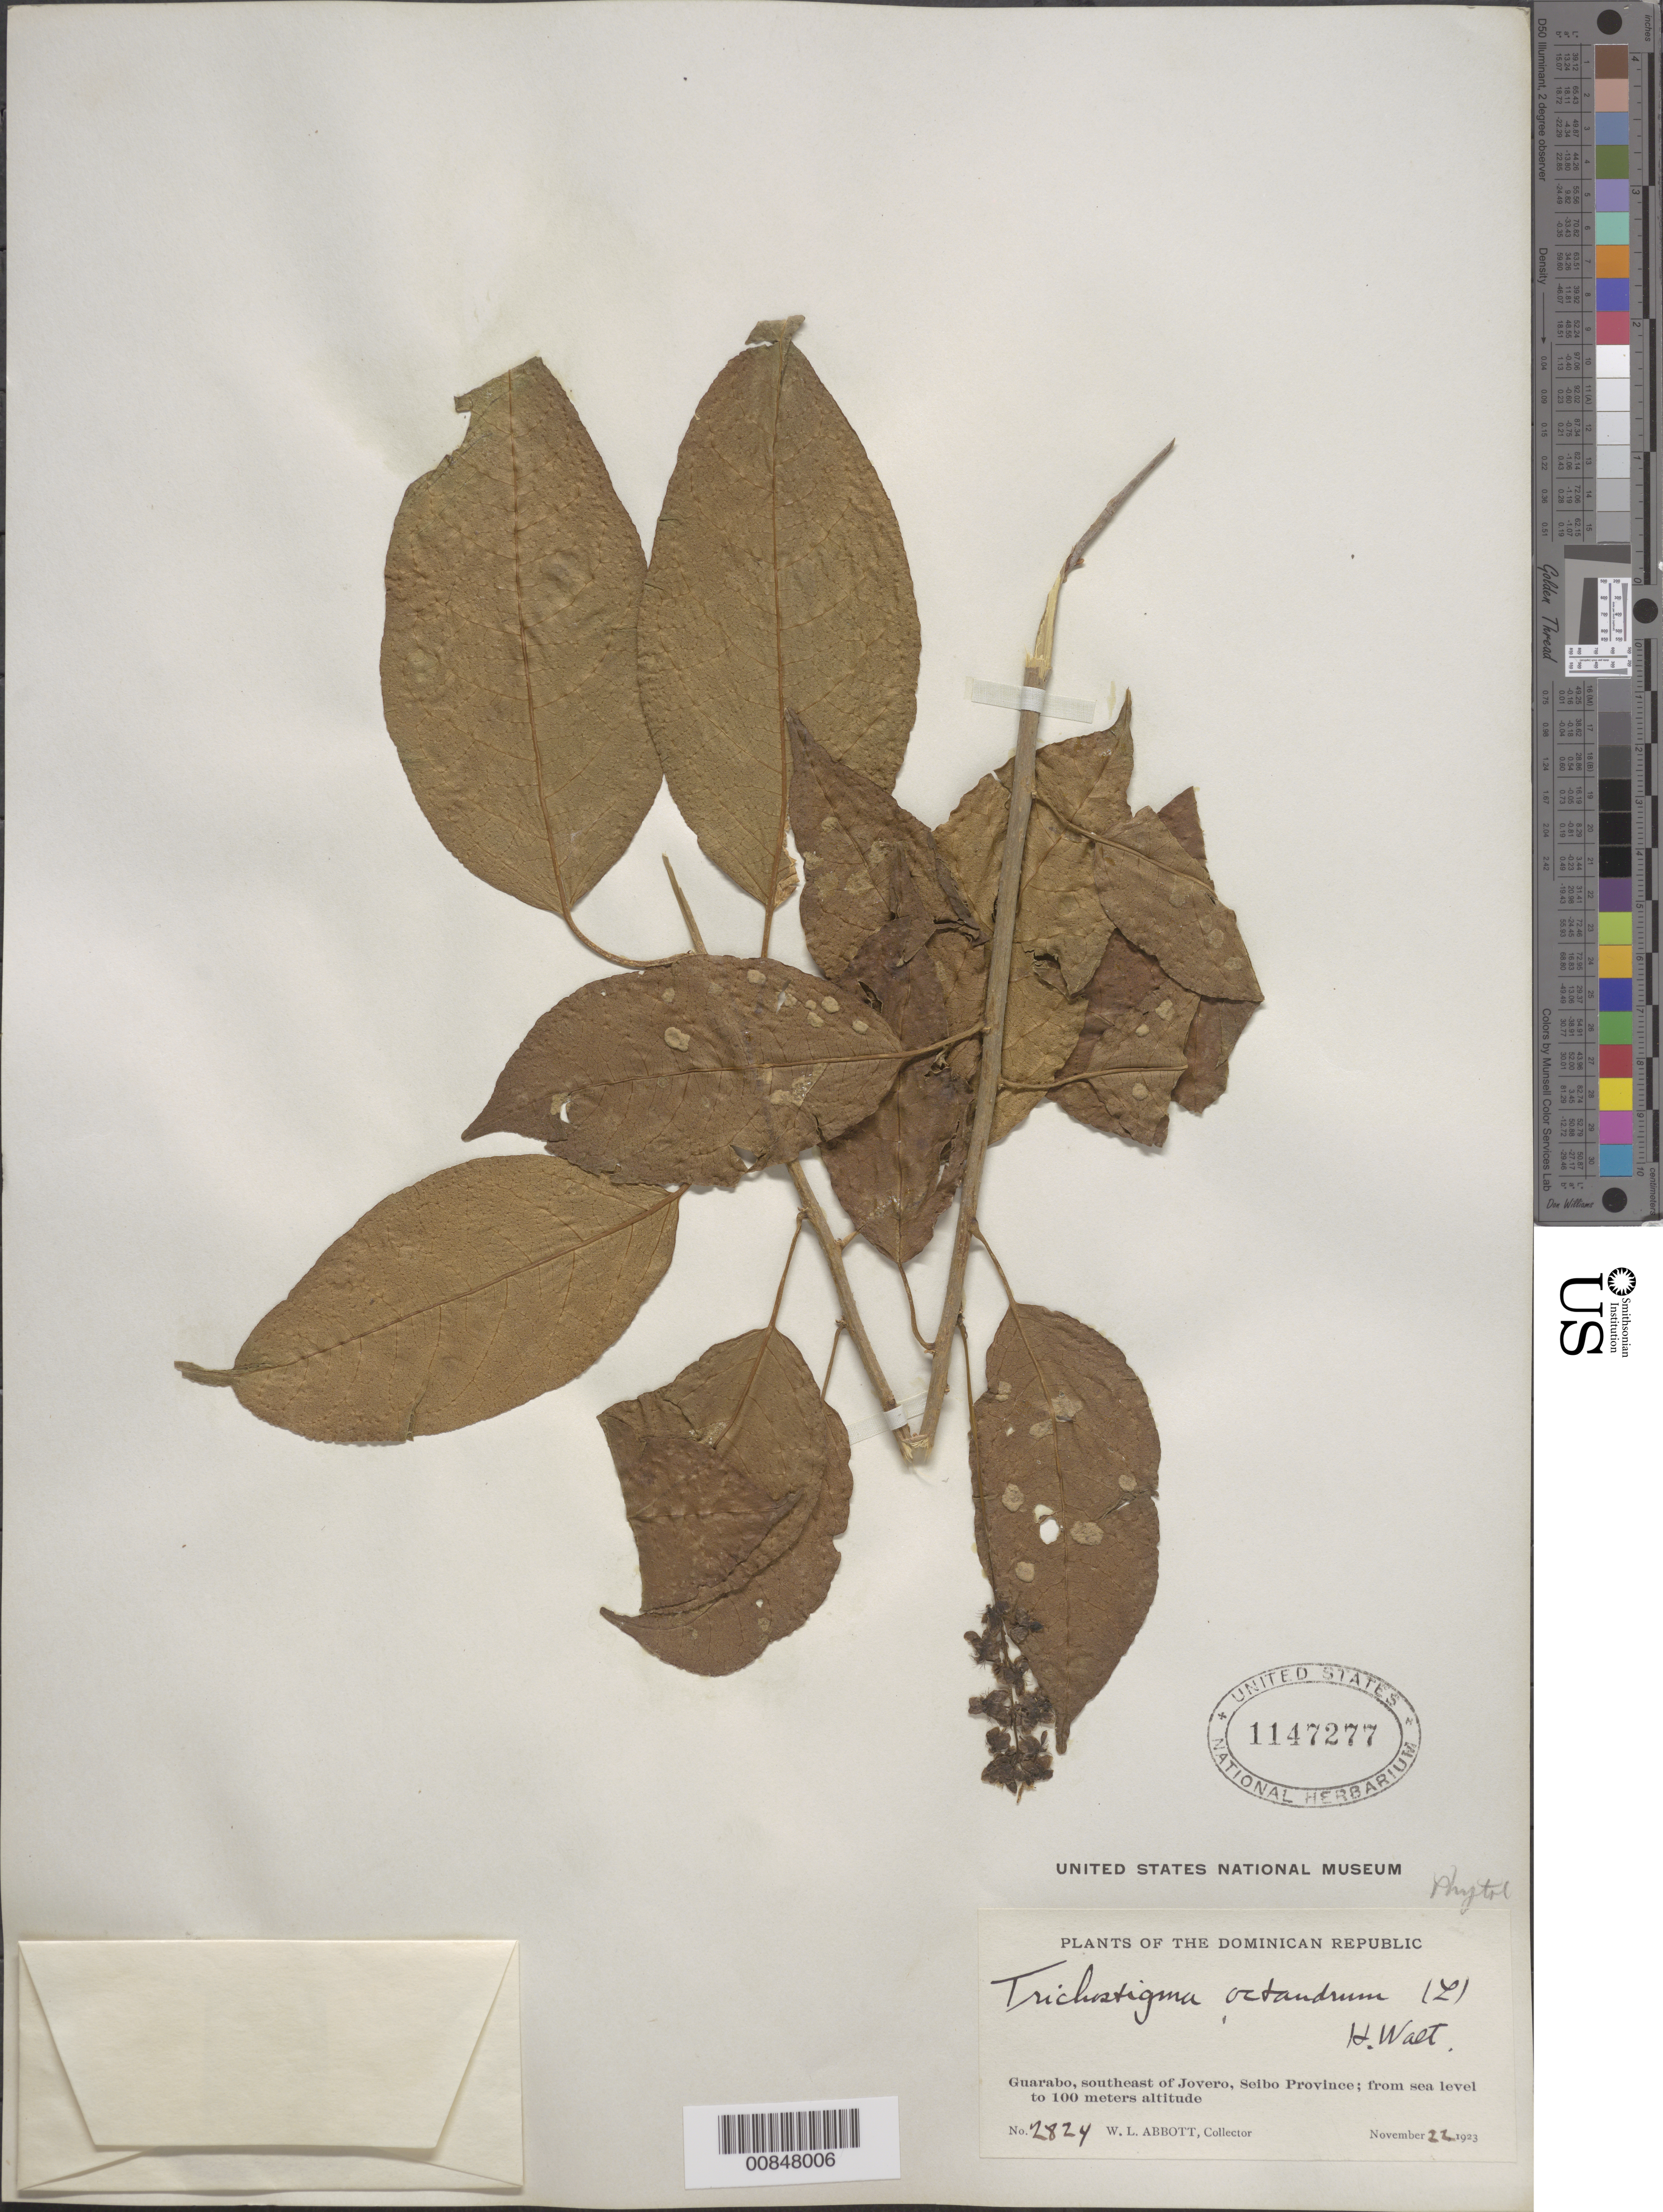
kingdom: Plantae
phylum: Tracheophyta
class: Magnoliopsida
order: Caryophyllales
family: Phytolaccaceae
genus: Trichostigma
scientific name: Trichostigma octandrum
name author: (L.) H. Walter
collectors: W. L. Abbott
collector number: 2824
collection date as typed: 22 Nov 1923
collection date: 1923-11-22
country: Dominican Republic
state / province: El Seibo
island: Hispaniola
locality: Guarabo, southeast of Jovero.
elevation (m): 0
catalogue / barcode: US 1147277